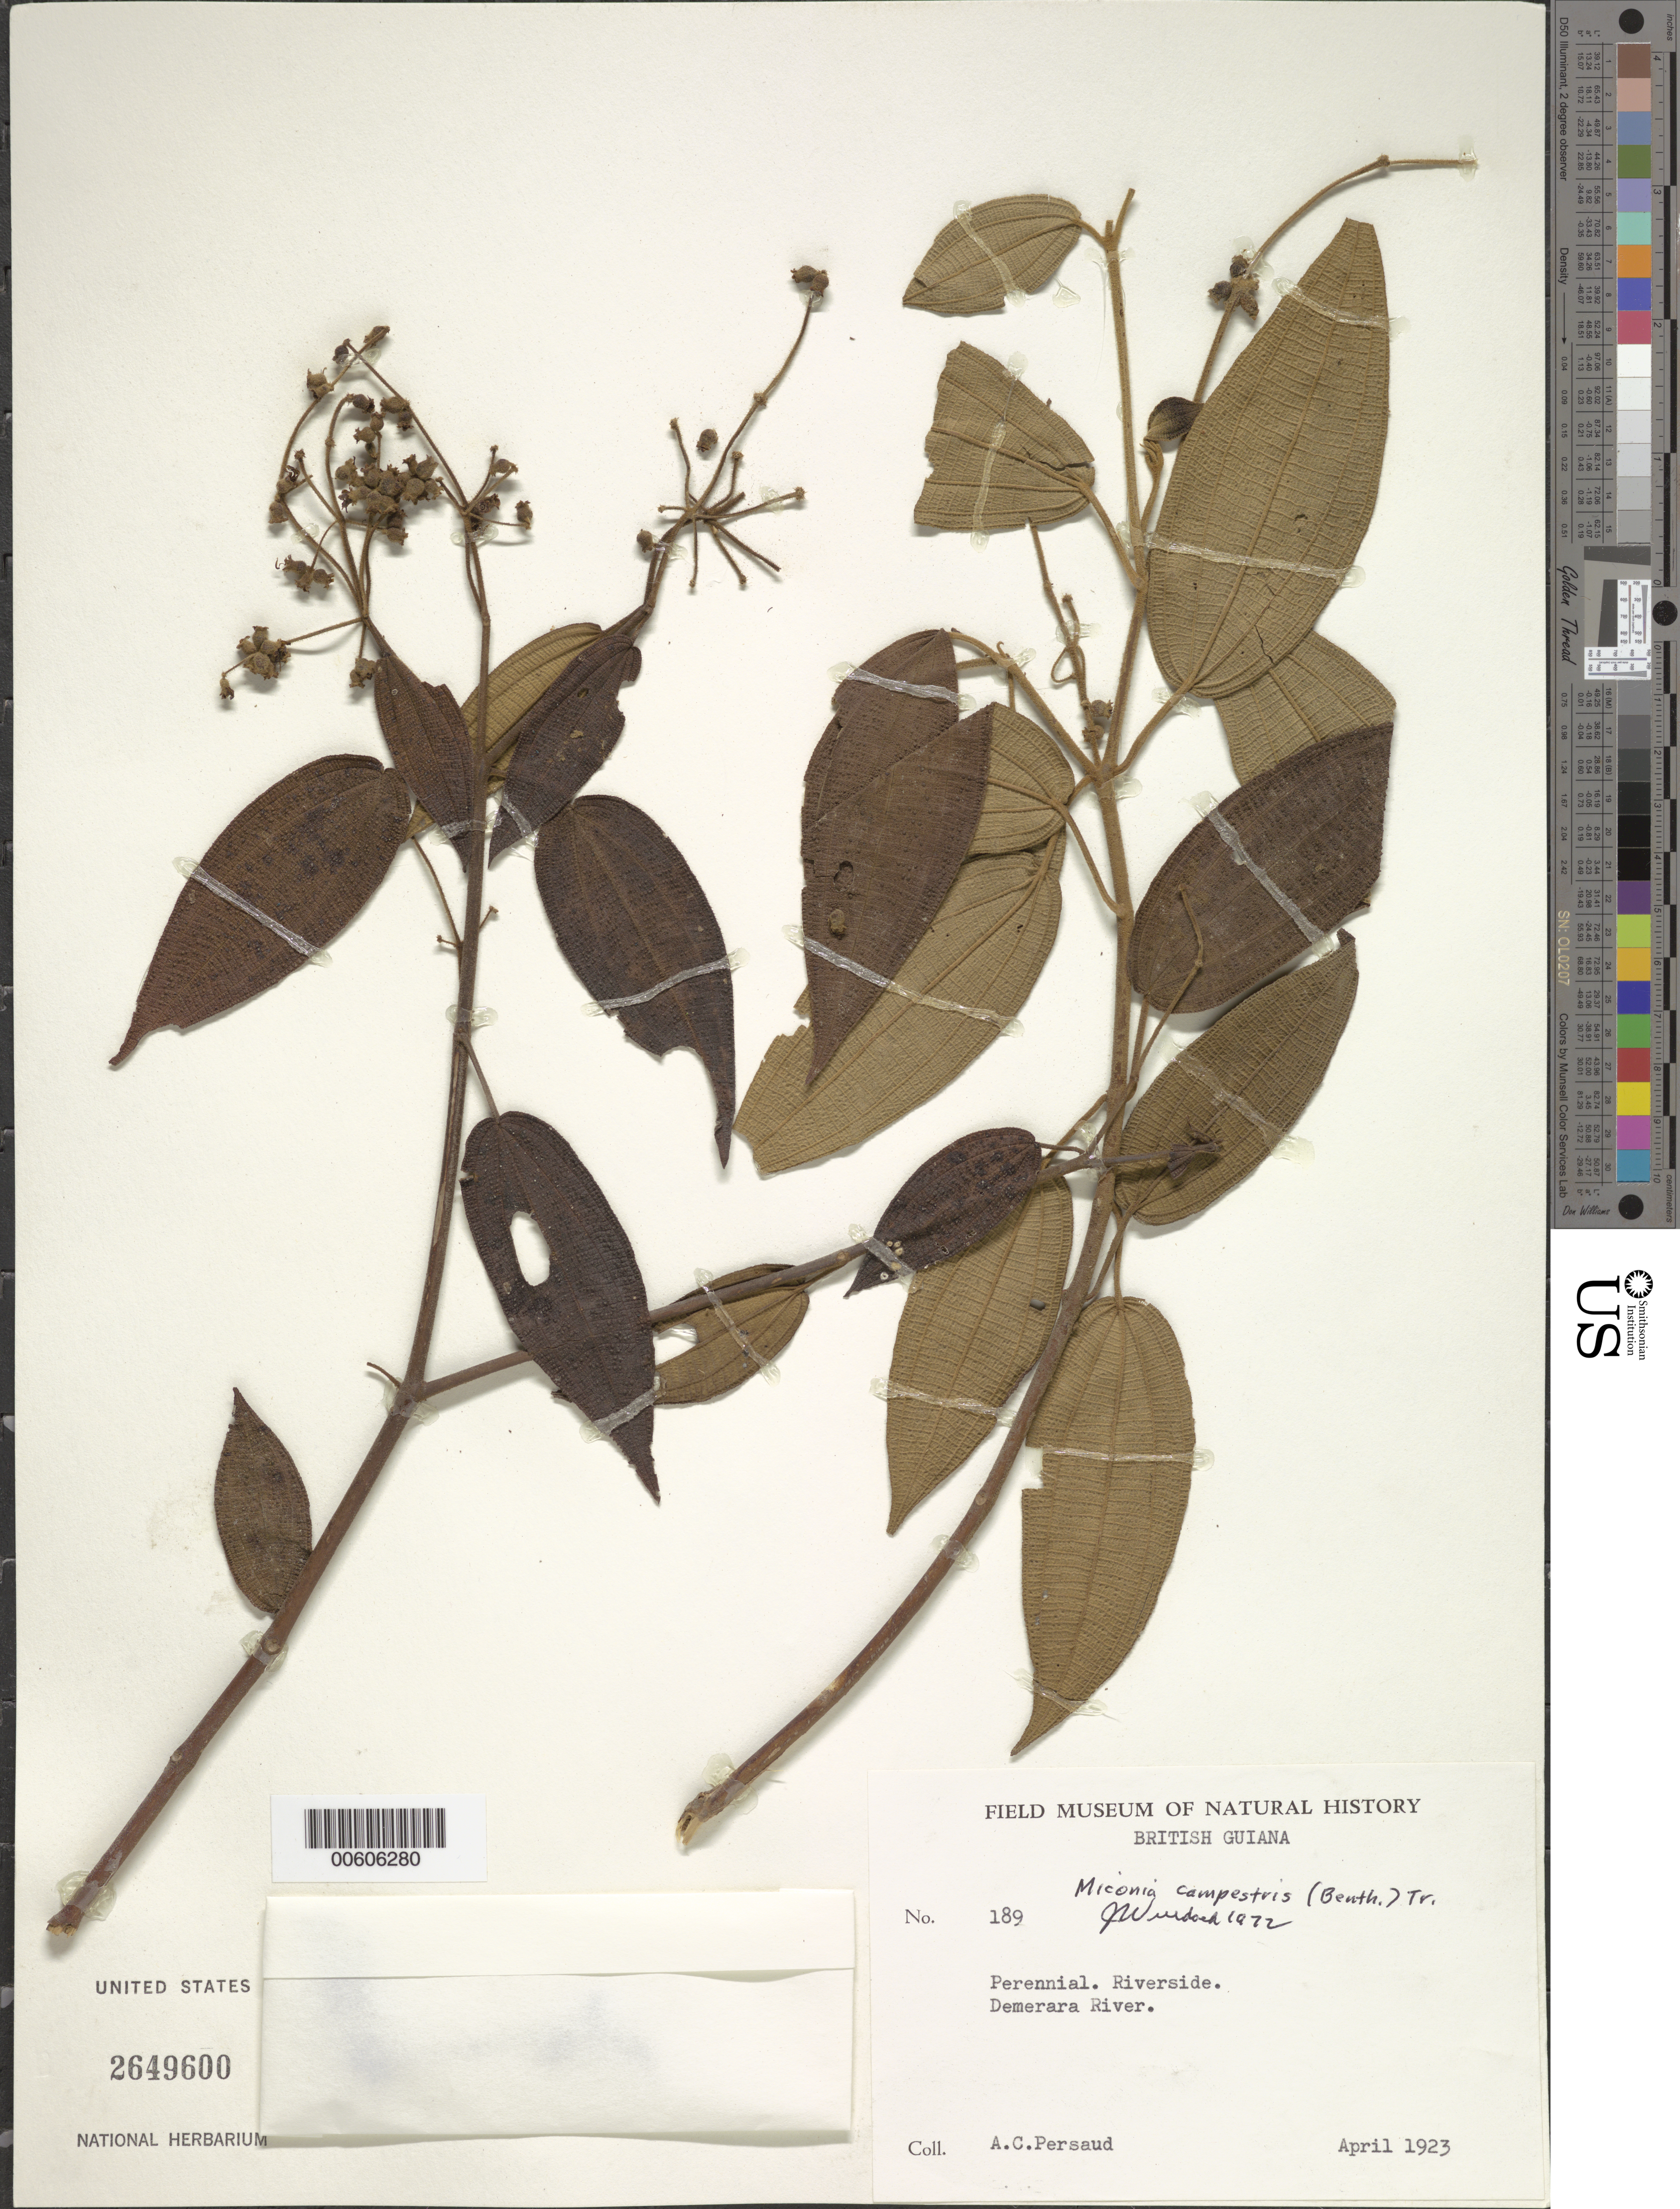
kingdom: Plantae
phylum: Tracheophyta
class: Magnoliopsida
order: Myrtales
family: Melastomataceae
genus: Miconia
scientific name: Miconia campestris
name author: (Benth.) Triana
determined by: Wurdack, John J., (US), US (UNITED STATES)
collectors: A. Persaud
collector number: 189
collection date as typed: Apr-23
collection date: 1923-04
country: Guyana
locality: Demerara R.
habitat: Riverside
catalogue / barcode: US 2649600